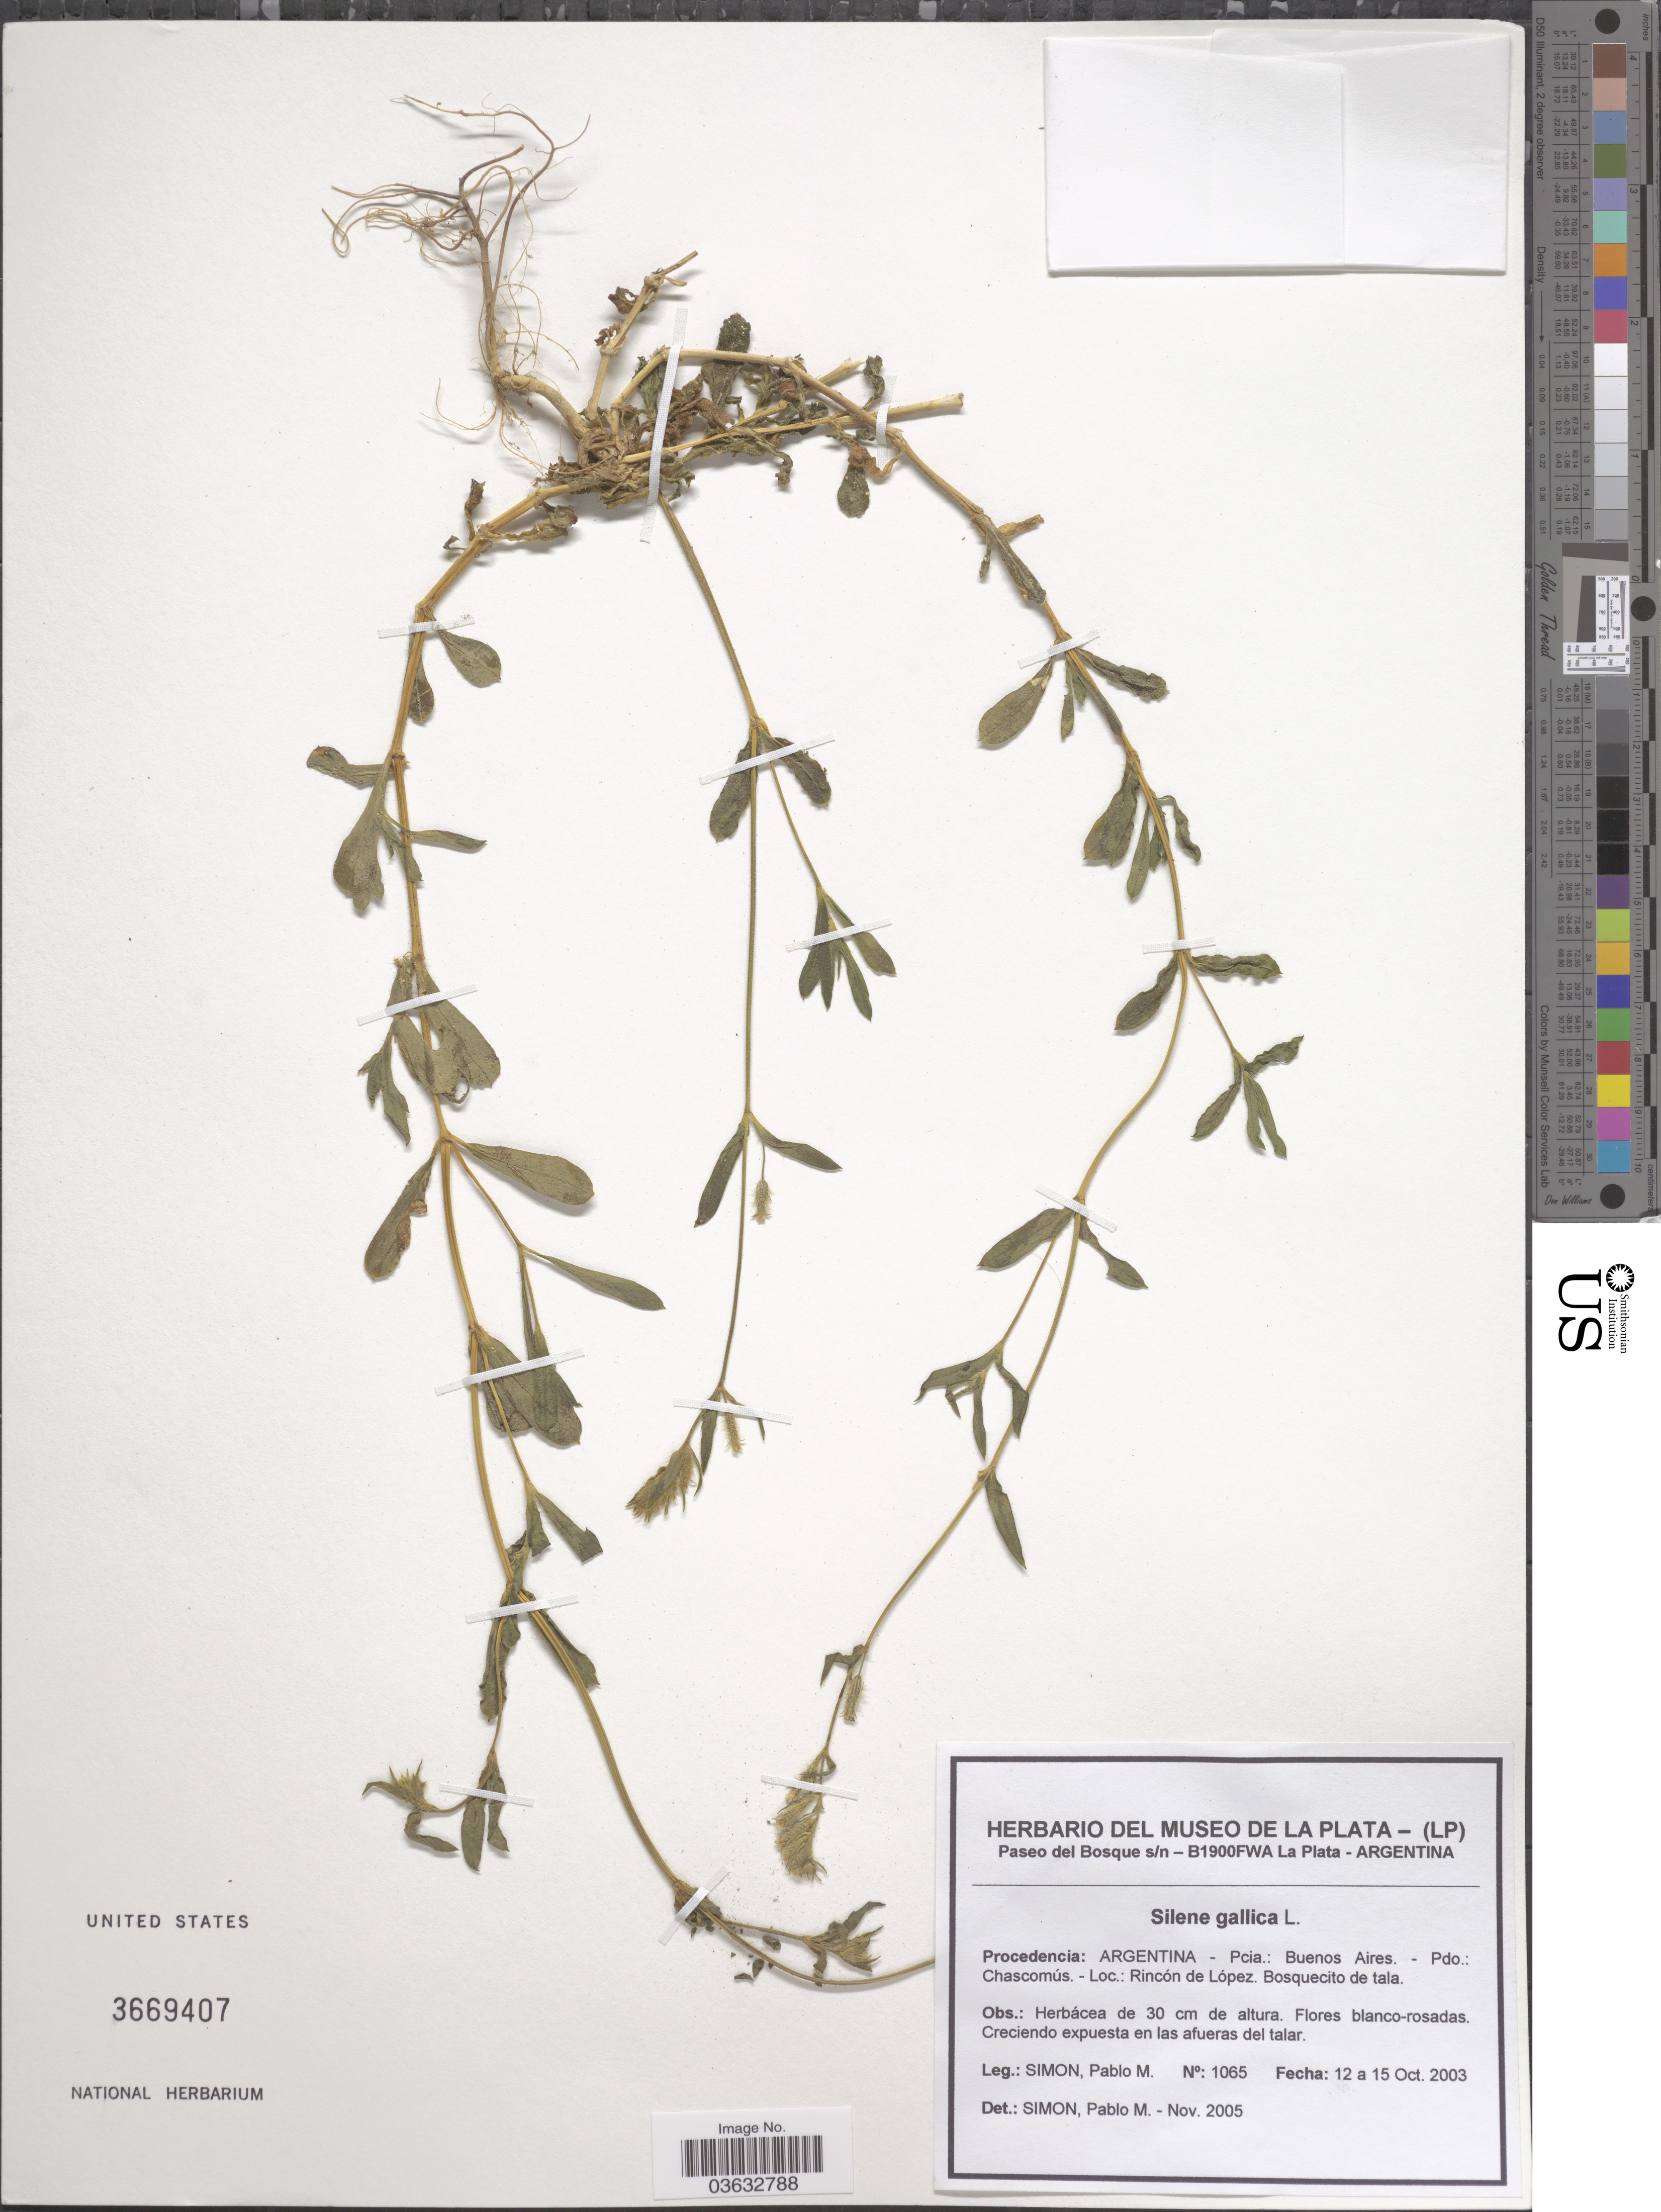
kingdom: Plantae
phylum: Tracheophyta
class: Magnoliopsida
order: Caryophyllales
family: Caryophyllaceae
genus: Silene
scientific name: Silene gallica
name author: L.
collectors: S. Pablo M.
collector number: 1065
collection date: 2003-10-12/2003-10-15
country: Argentina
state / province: Buenos Aires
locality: Procedencia: Argentina. - Pcia.: de Buenos Aires. Pdo.: Chascomús. - Loc.: Rincón de López. Bosquecito de tala.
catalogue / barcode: US 3669407